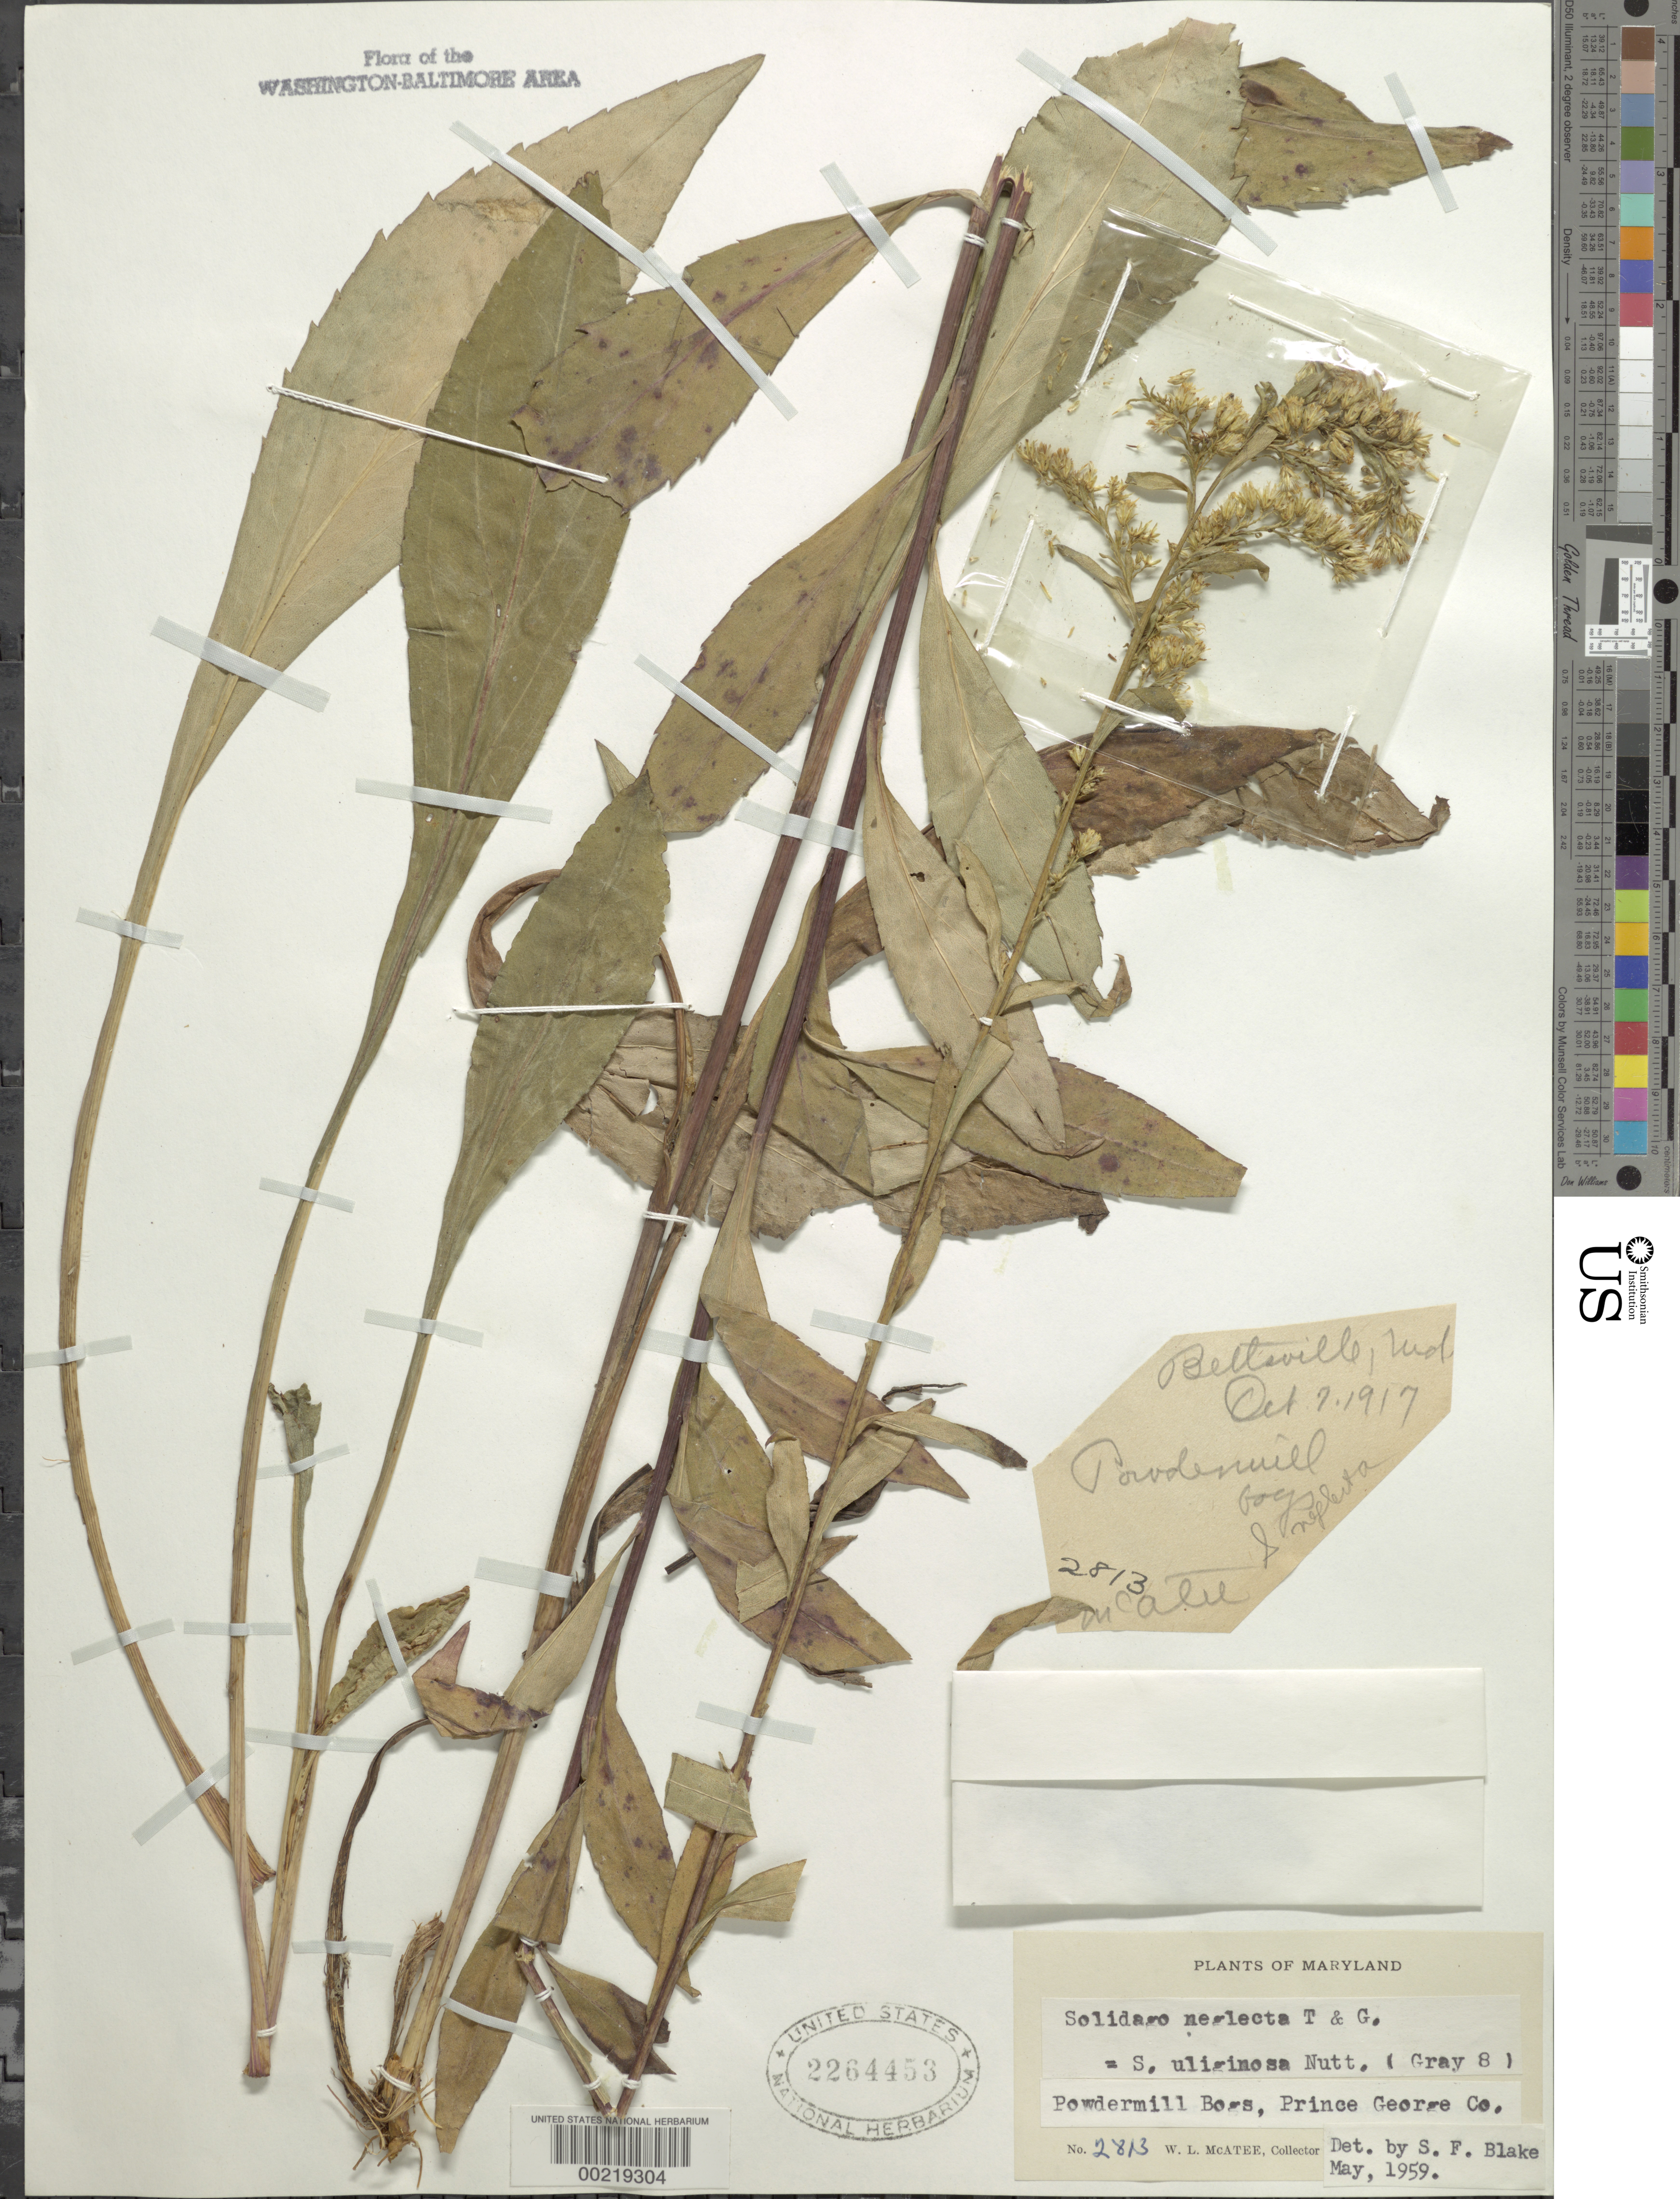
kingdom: Plantae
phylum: Tracheophyta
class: Magnoliopsida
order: Asterales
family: Asteraceae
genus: Solidago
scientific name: Solidago uliginosa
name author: Nutt.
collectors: W. McAtee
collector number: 2813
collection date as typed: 07 Oct 1917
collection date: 1917-10-07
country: United States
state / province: Maryland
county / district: Prince George's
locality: Powdermill Bogs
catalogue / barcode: US 2264453